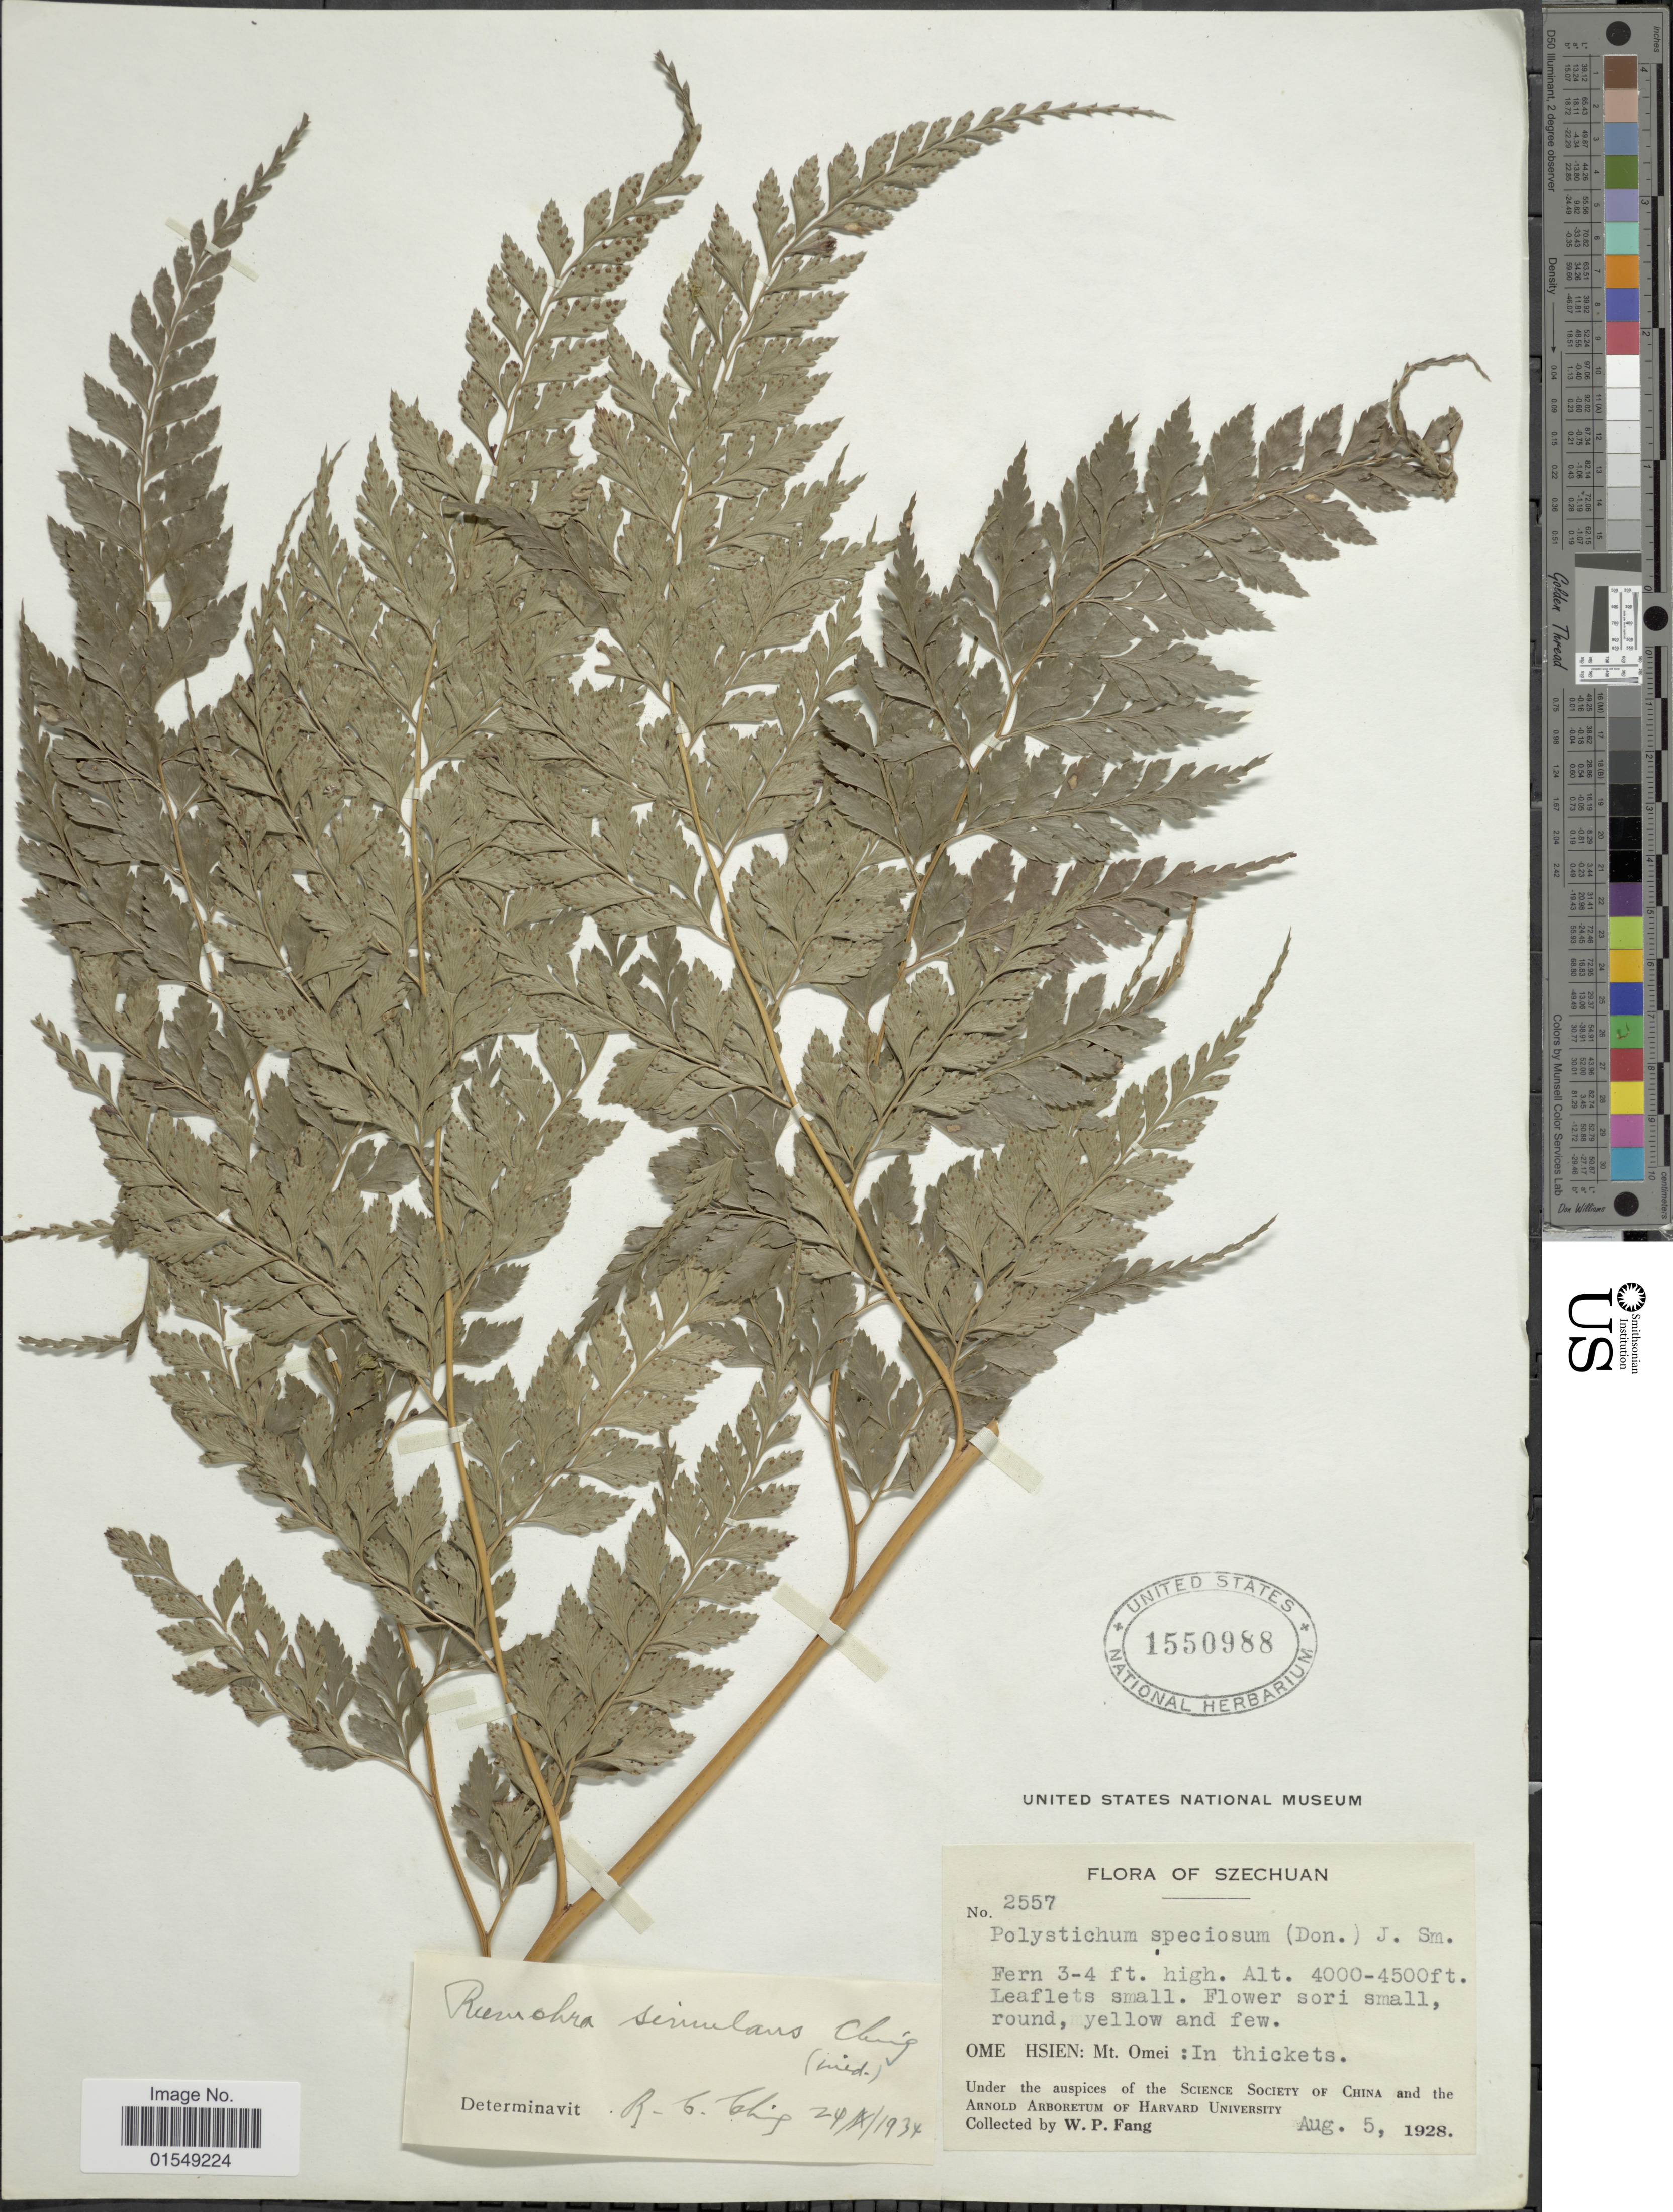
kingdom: Plantae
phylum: Tracheophyta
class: Polypodiopsida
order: Polypodiales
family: Dryopteridaceae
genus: Arachniodes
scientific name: Arachniodes simulans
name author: (Ching) Ching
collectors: W. P. Fang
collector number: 2557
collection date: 1928-08-05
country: China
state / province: Sichuan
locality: Szechuan, Ome Hsien: Mt. Omei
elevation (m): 1219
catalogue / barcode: US 1550988